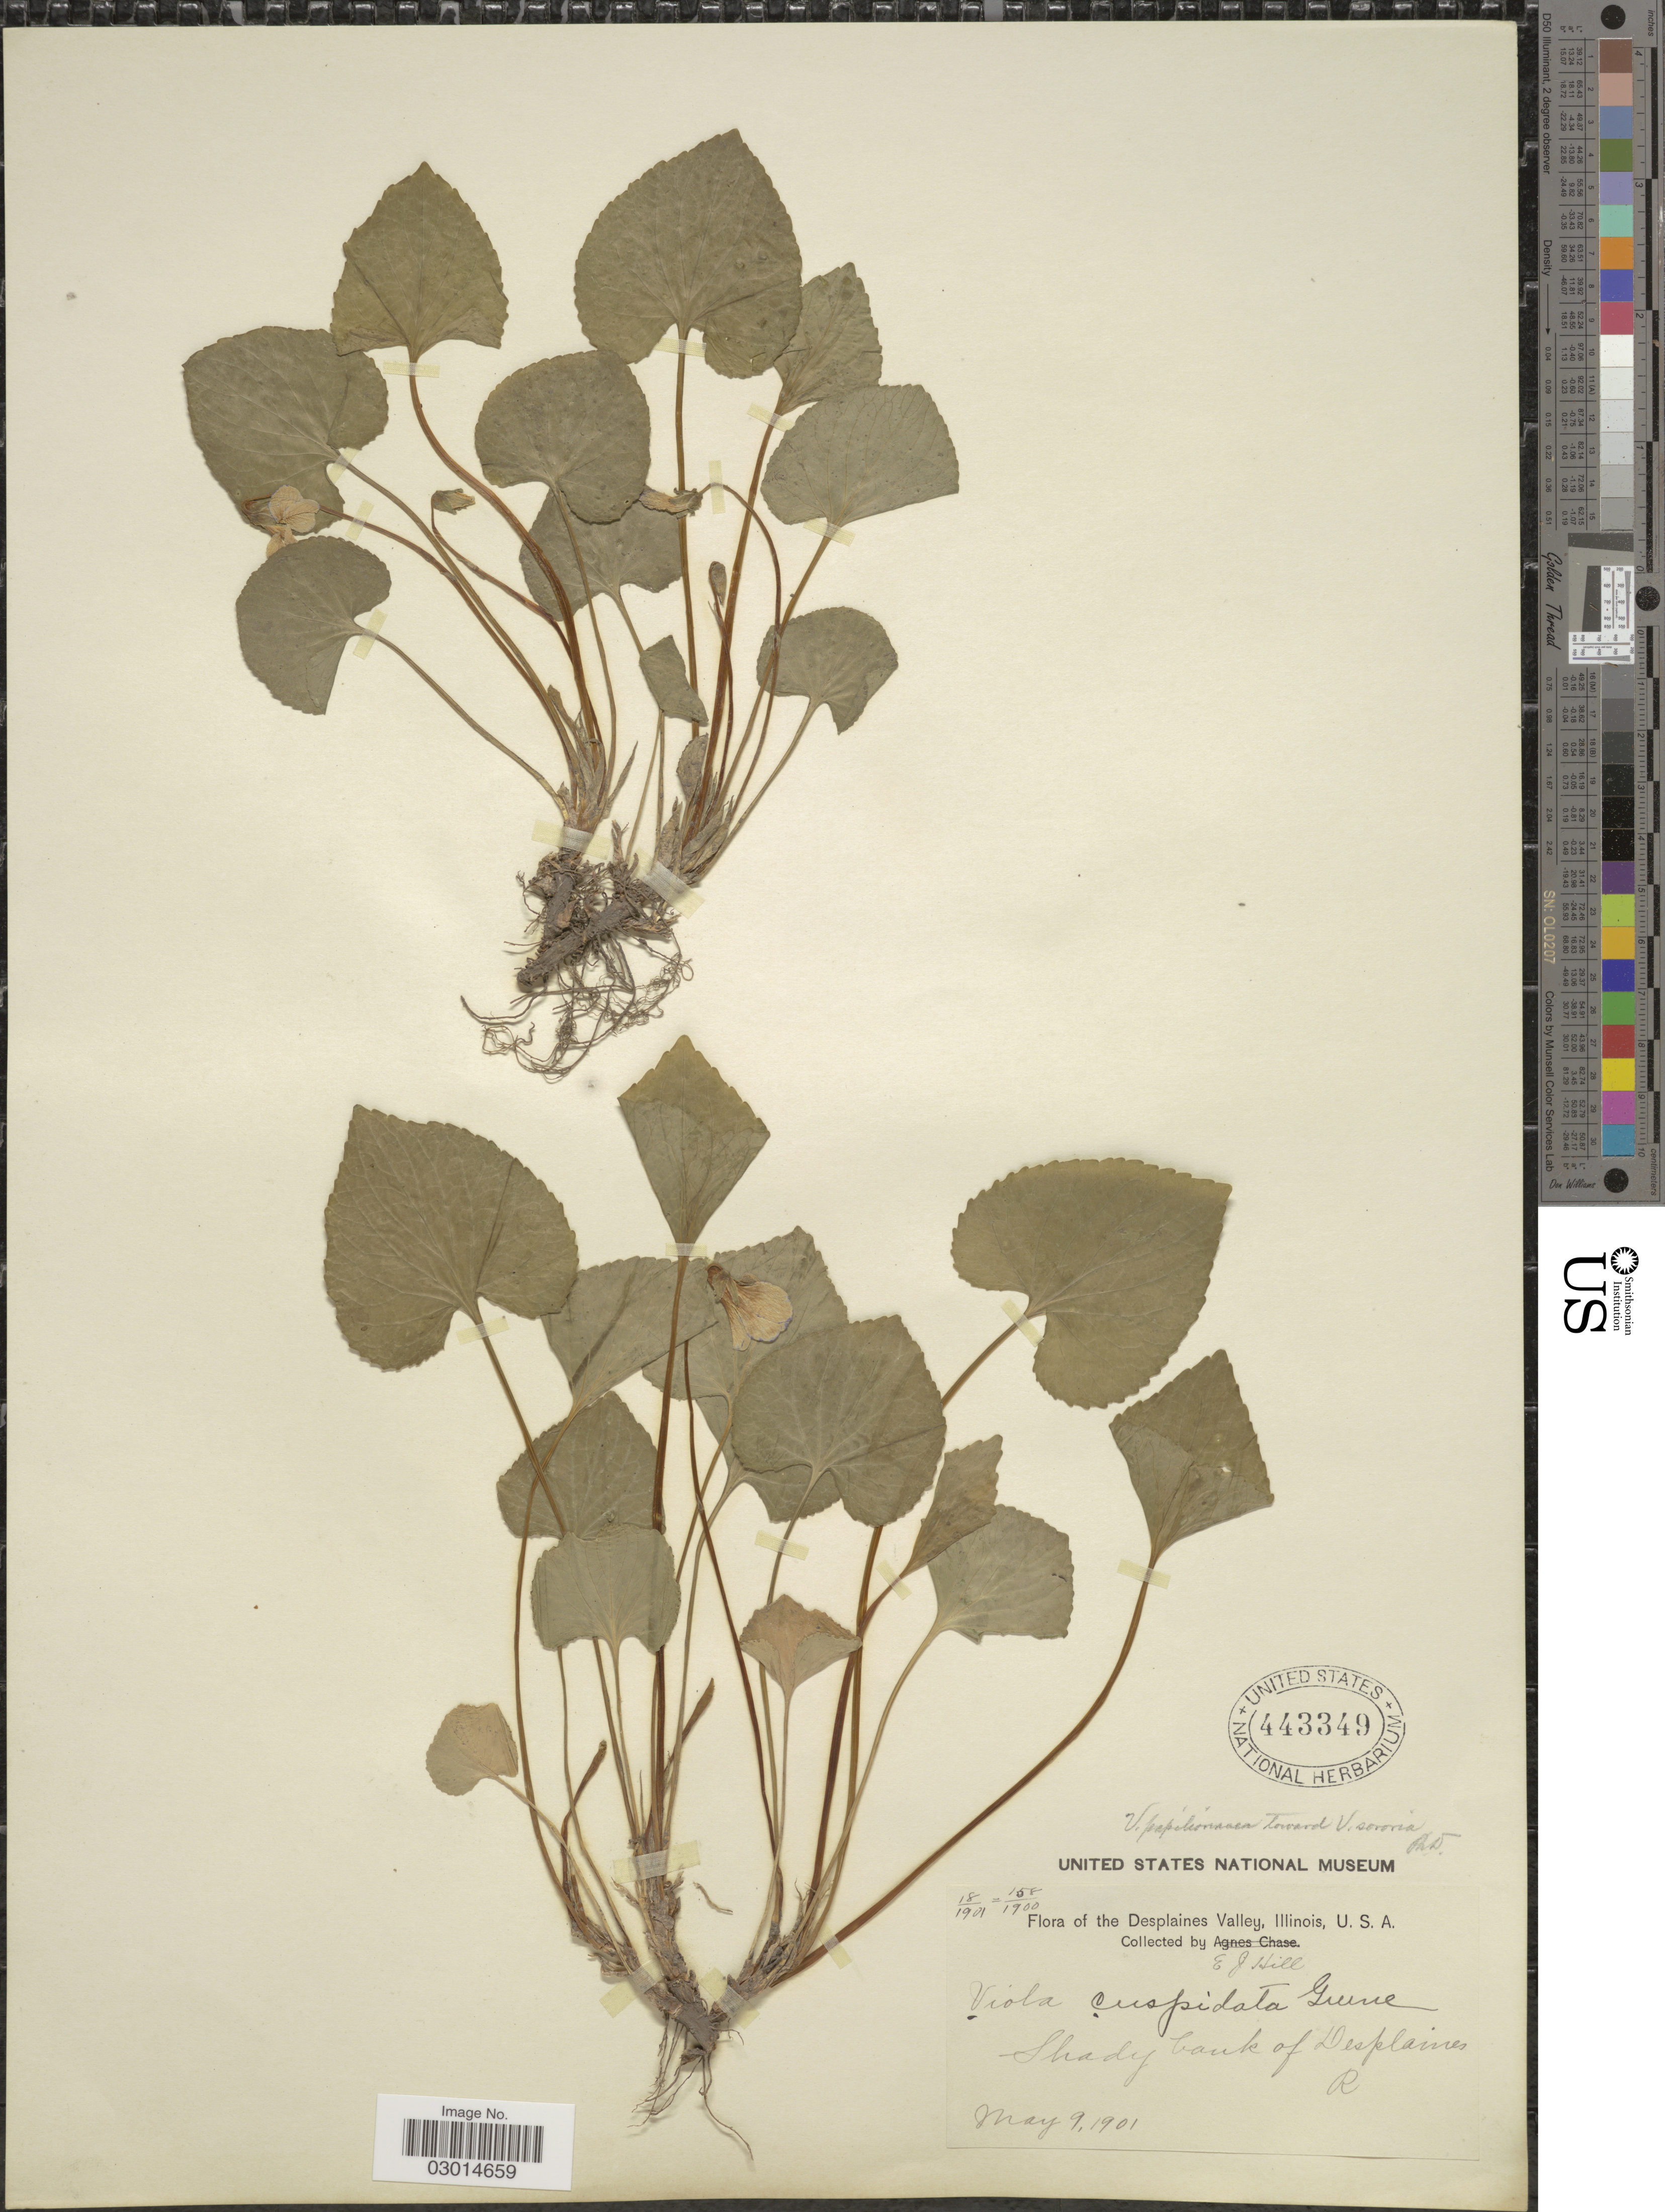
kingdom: Plantae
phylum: Tracheophyta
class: Magnoliopsida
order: Malpighiales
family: Violaceae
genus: Viola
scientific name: Viola cuspidata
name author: Greene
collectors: E. J. Hill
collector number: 18/158?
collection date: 1901-05-09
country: United States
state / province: Illinois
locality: Desplaines Valley, U.S.A. Shady bank of Desplaines.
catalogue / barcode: US 443349